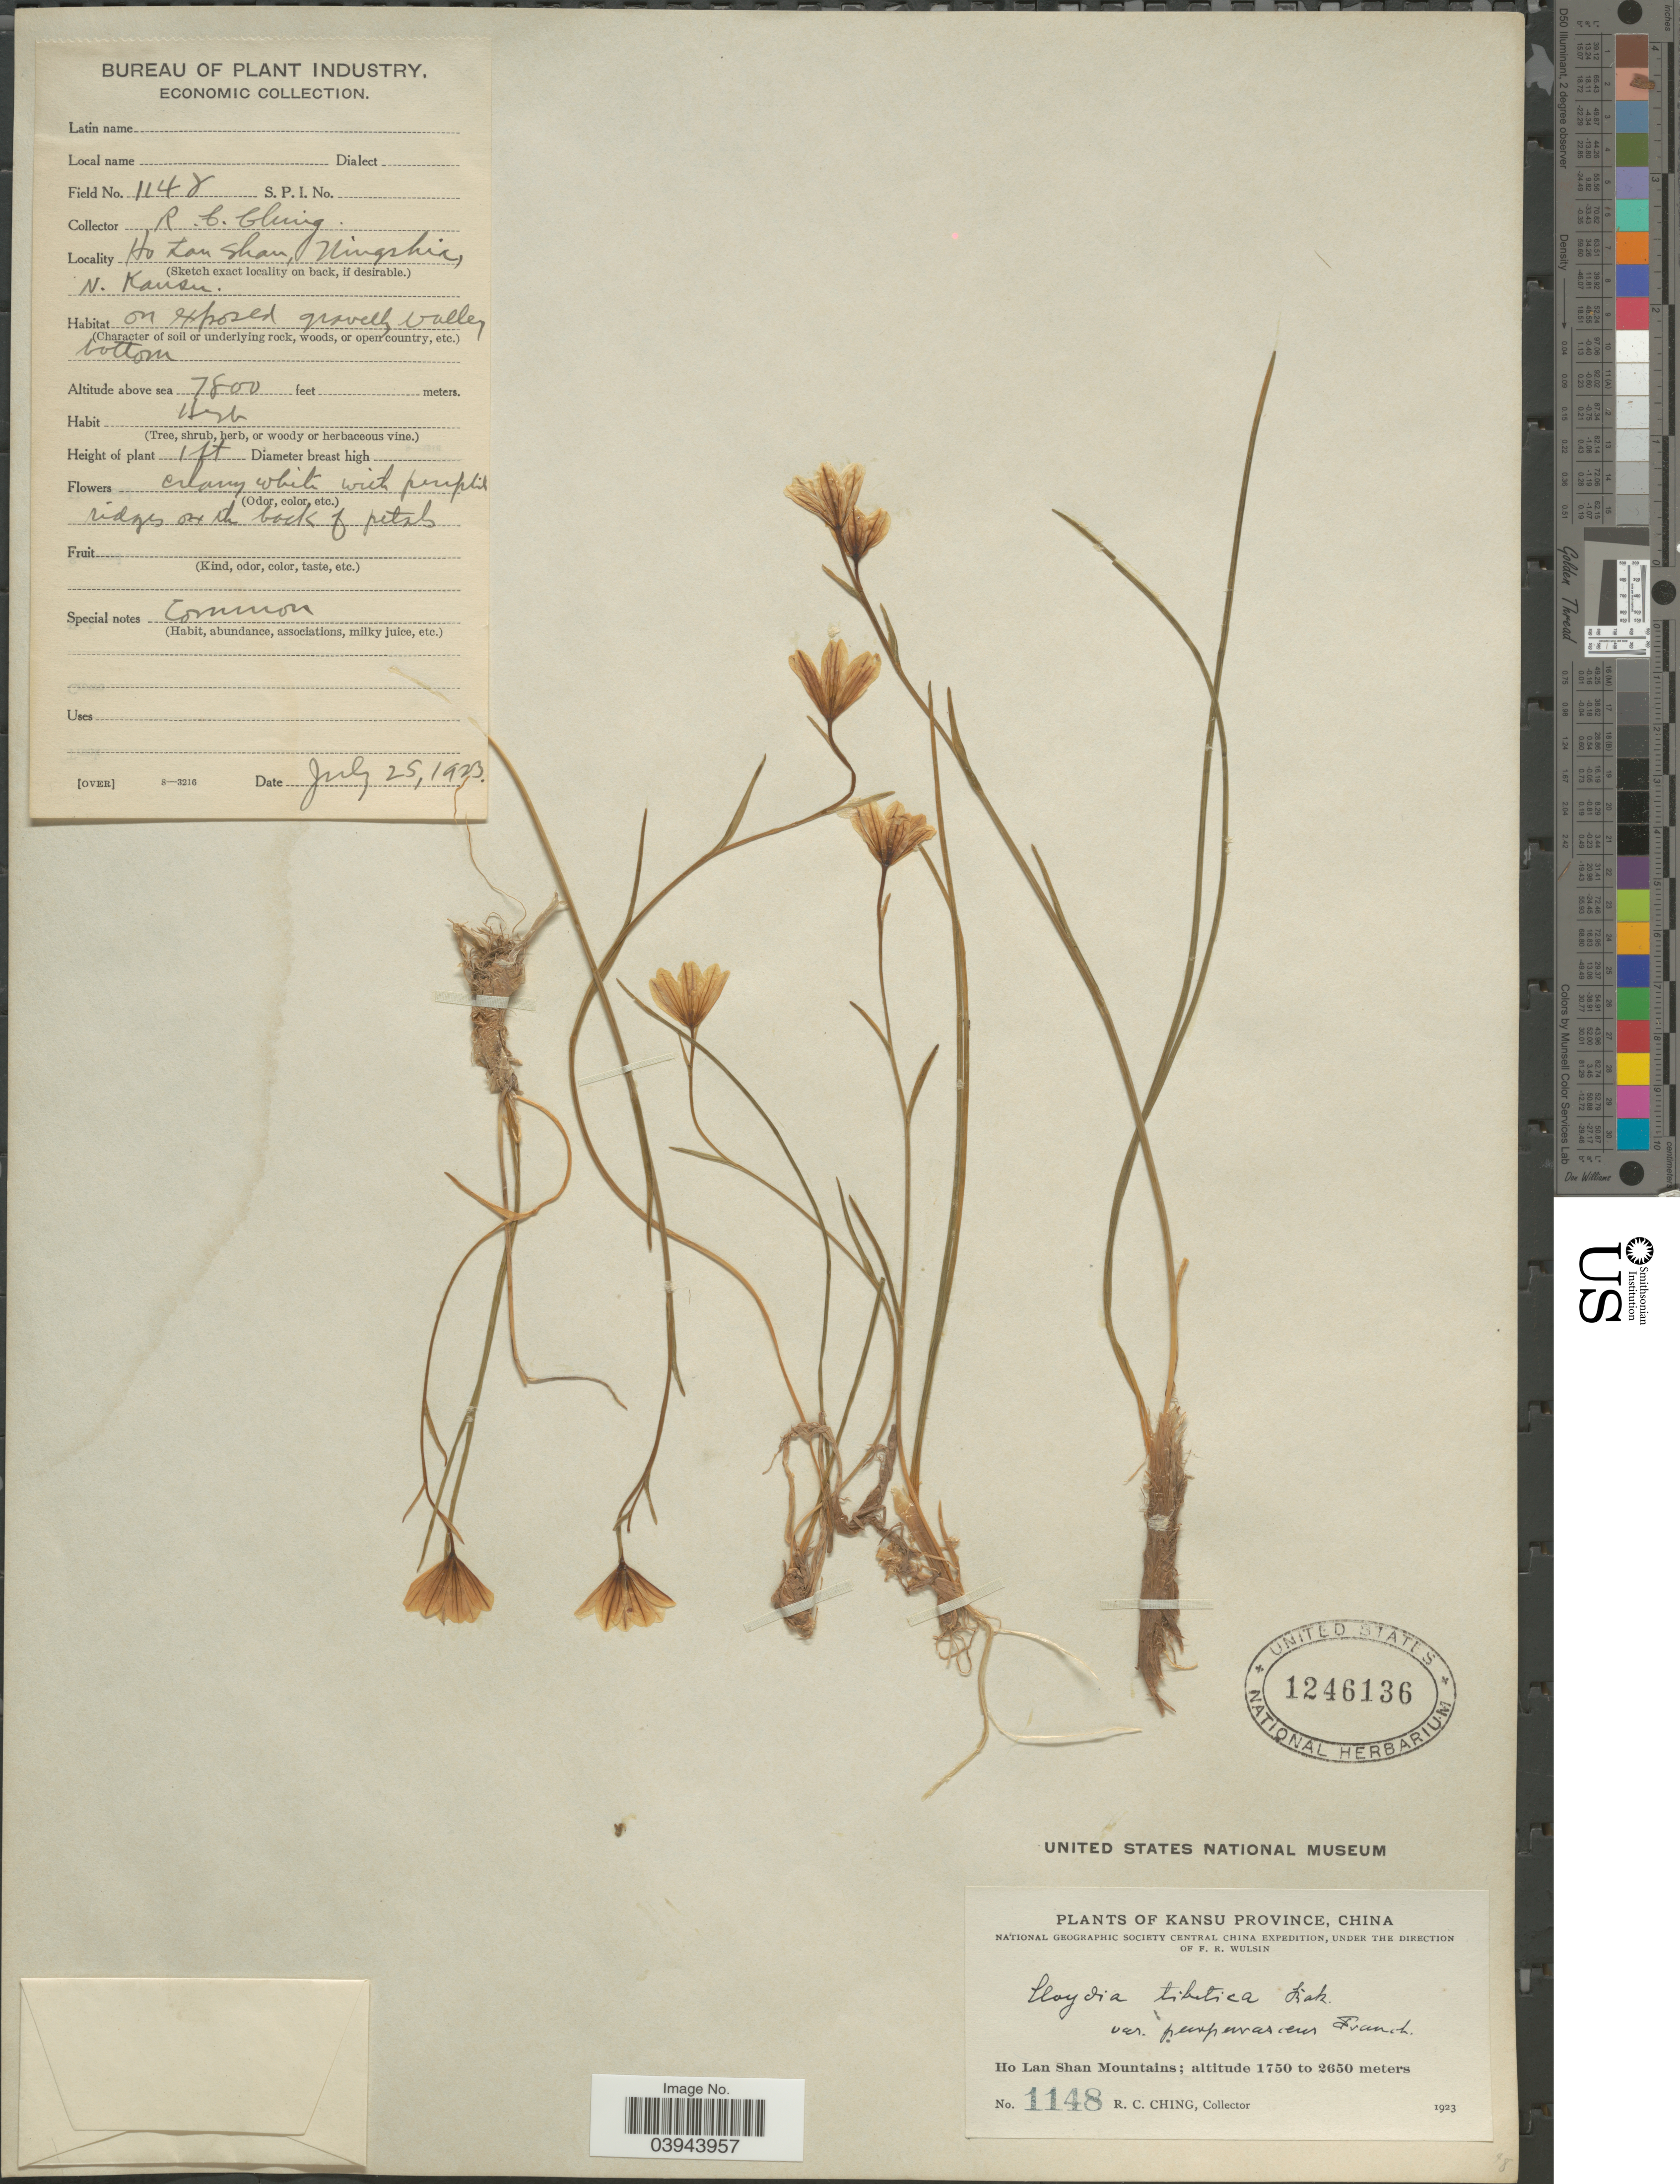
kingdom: Plantae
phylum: Tracheophyta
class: Liliopsida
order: Liliales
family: Liliaceae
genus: Lloydia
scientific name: Lloydia tibetica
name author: Baker ex Oliv.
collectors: R. C. Ching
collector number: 1148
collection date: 1923-07-25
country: China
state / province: Gansu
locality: Kansu Province. Ho Lan Shan Mountains. Ho Lan Shan, Ningshia, N. Kansu.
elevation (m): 2377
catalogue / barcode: US 1246136